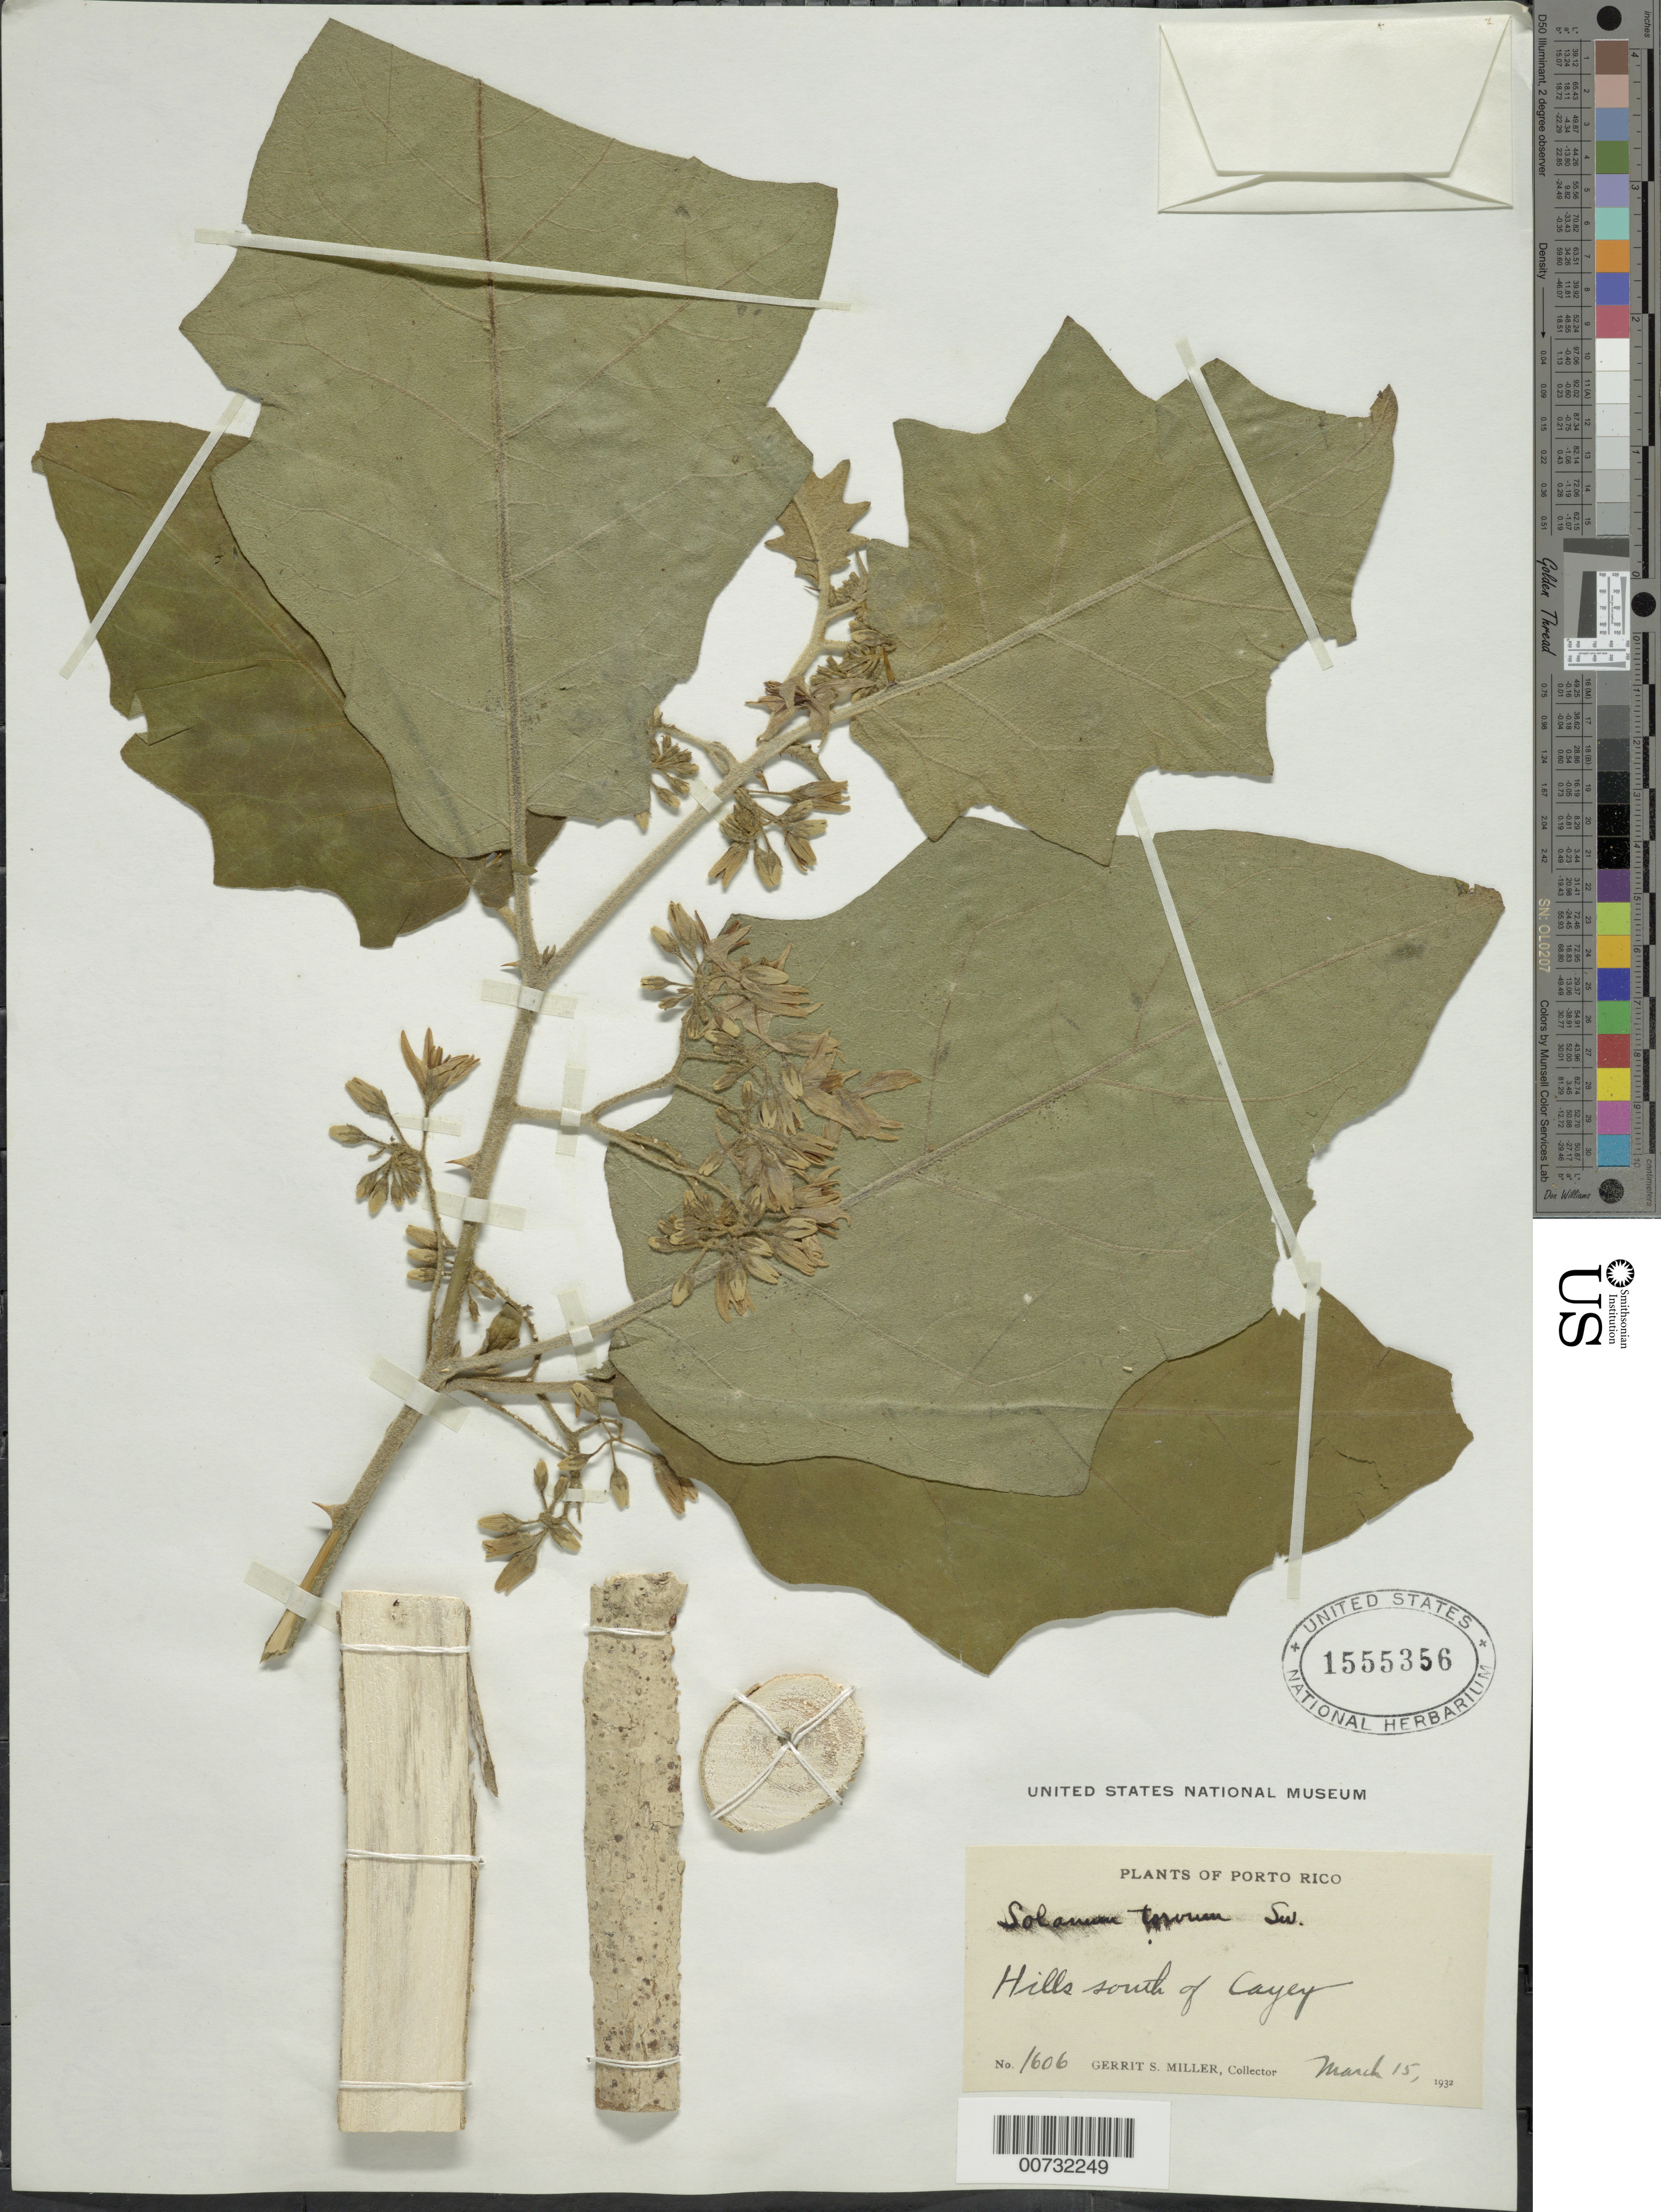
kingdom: Plantae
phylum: Tracheophyta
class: Magnoliopsida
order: Solanales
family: Solanaceae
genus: Solanum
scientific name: Solanum torvum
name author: Sw.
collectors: G. S. Miller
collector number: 1606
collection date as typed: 15 Mar 1932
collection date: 1932-03-15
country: Puerto Rico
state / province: Cayey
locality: Cayey, S of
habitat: Hills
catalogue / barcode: US 1555356